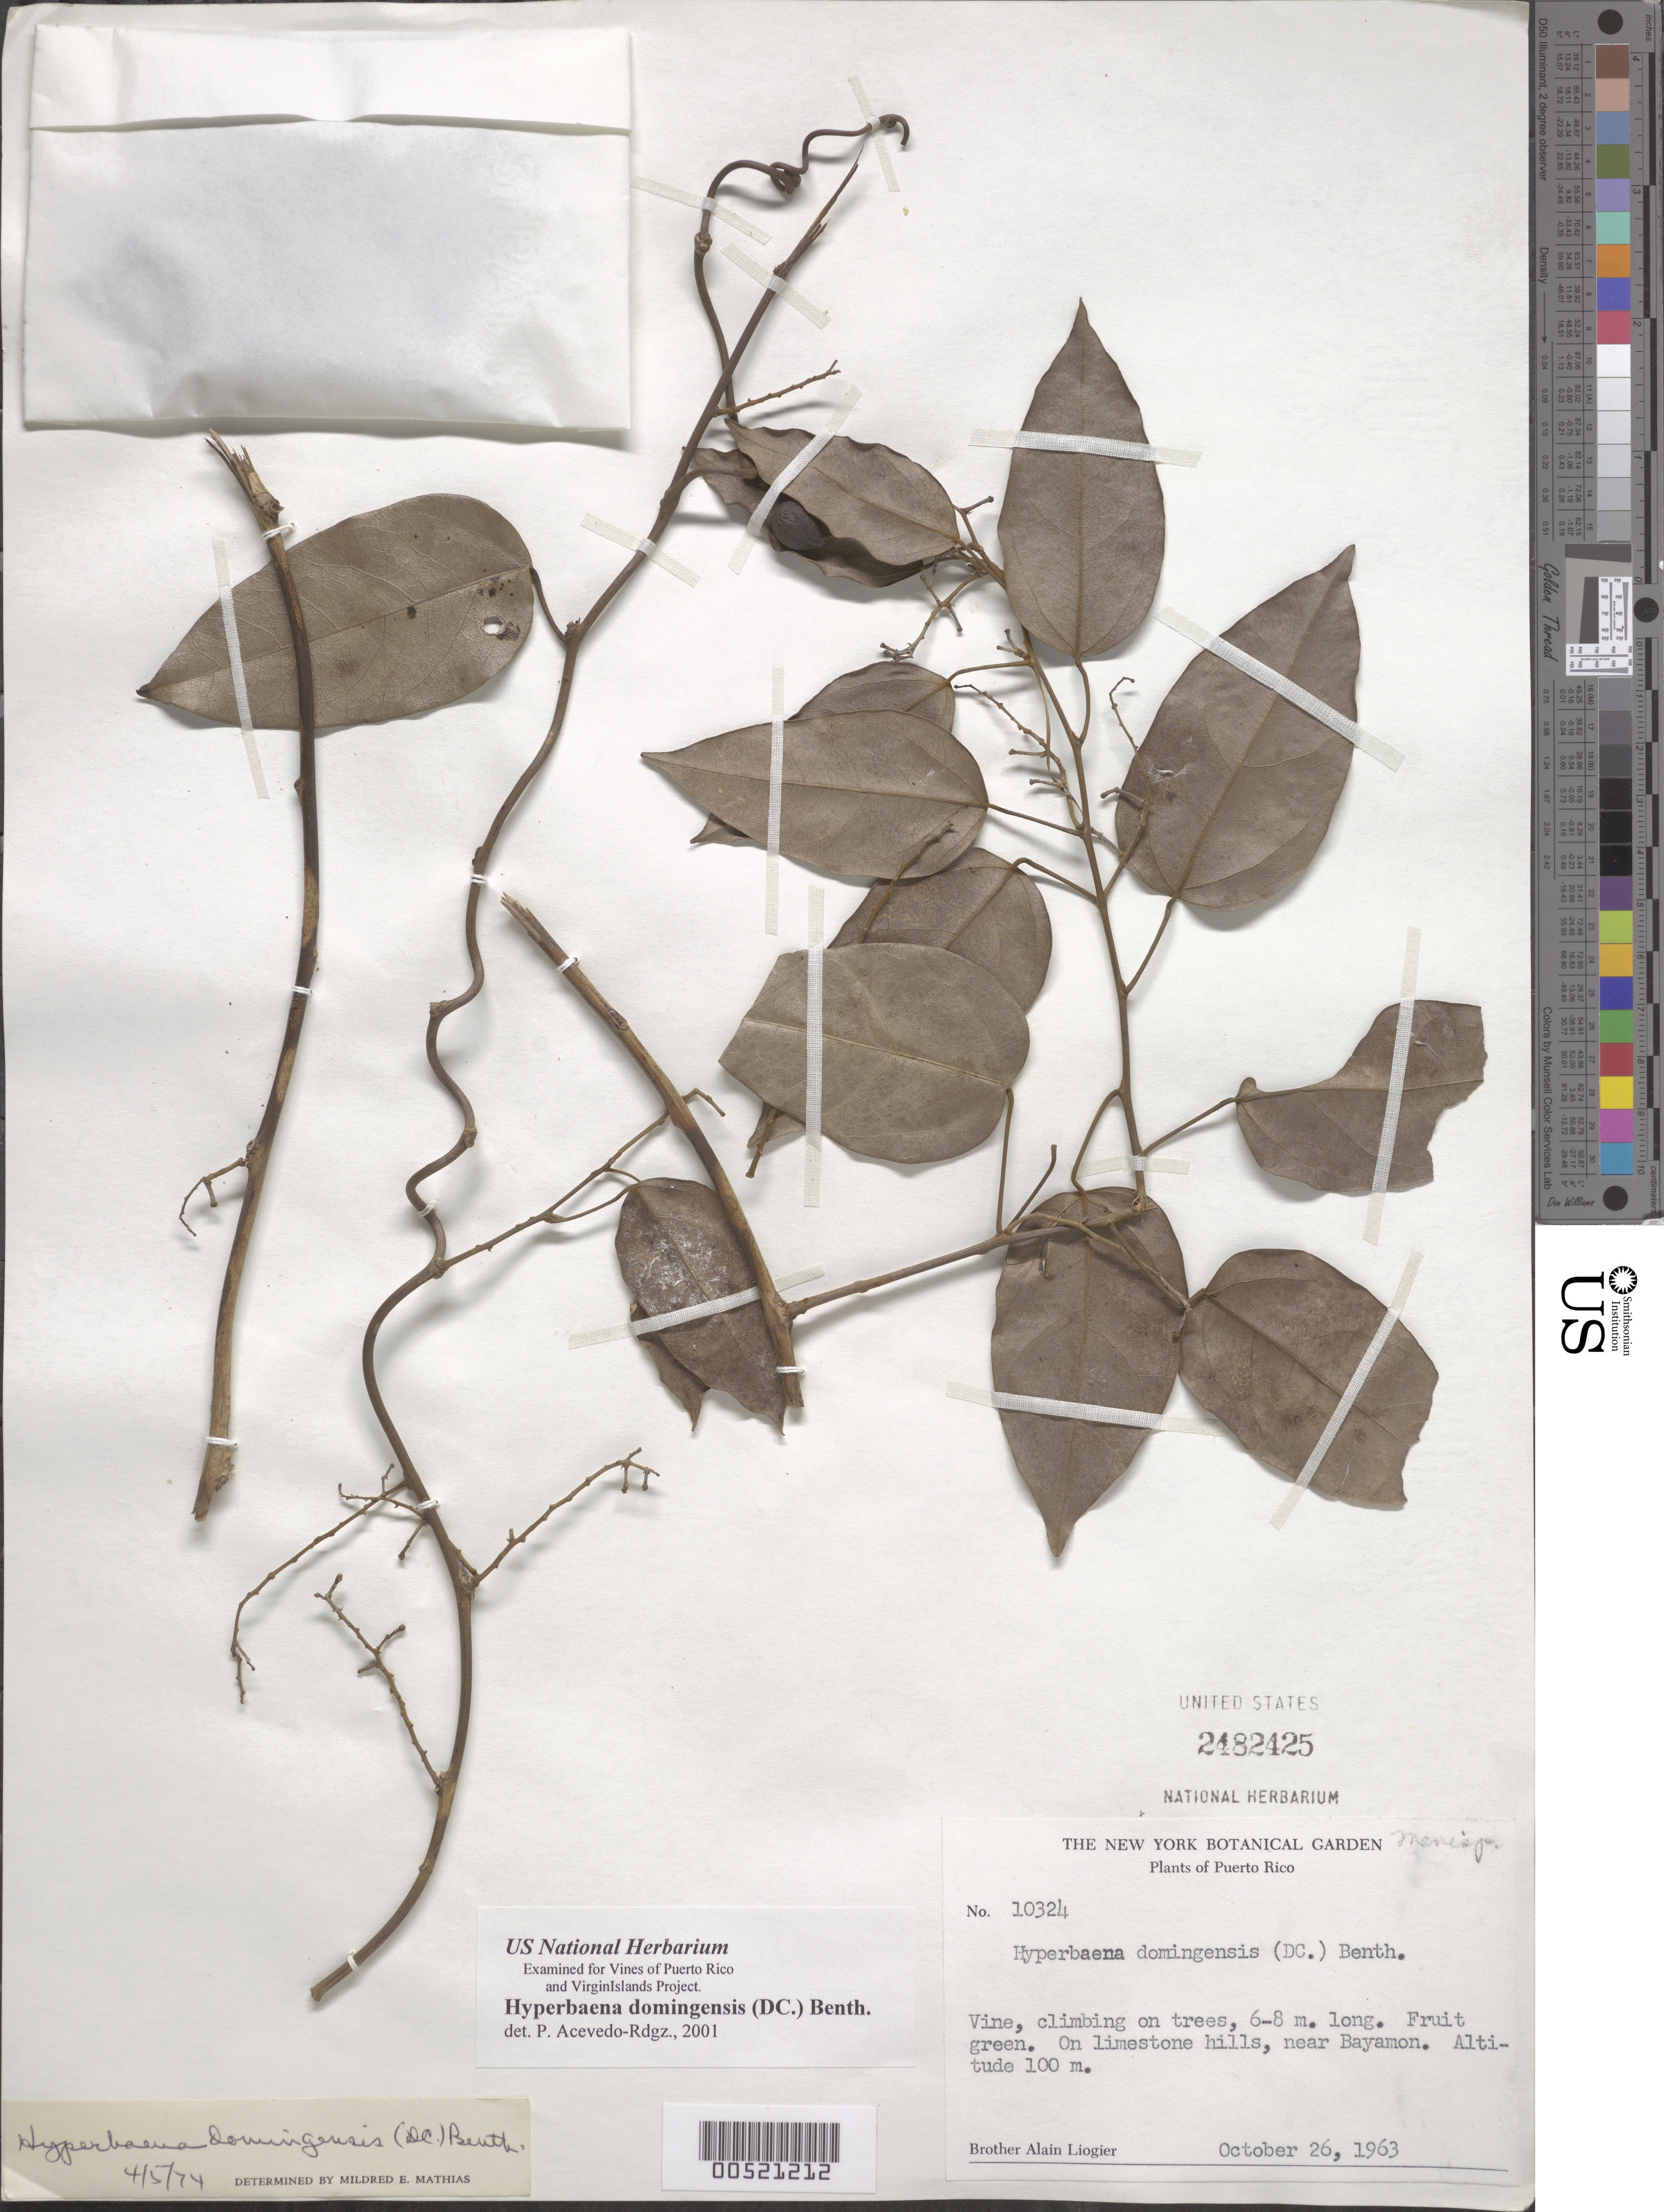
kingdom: Plantae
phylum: Tracheophyta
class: Magnoliopsida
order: Ranunculales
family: Menispermaceae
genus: Hyperbaena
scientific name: Hyperbaena domingensis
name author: (DC.) Benth.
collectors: A. H. Liogier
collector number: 10324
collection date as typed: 26 Oct 1963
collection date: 1963-10-26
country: Puerto Rico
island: Greater Antilles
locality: near Bayamon. Limestone hills.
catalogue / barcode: US 2482425